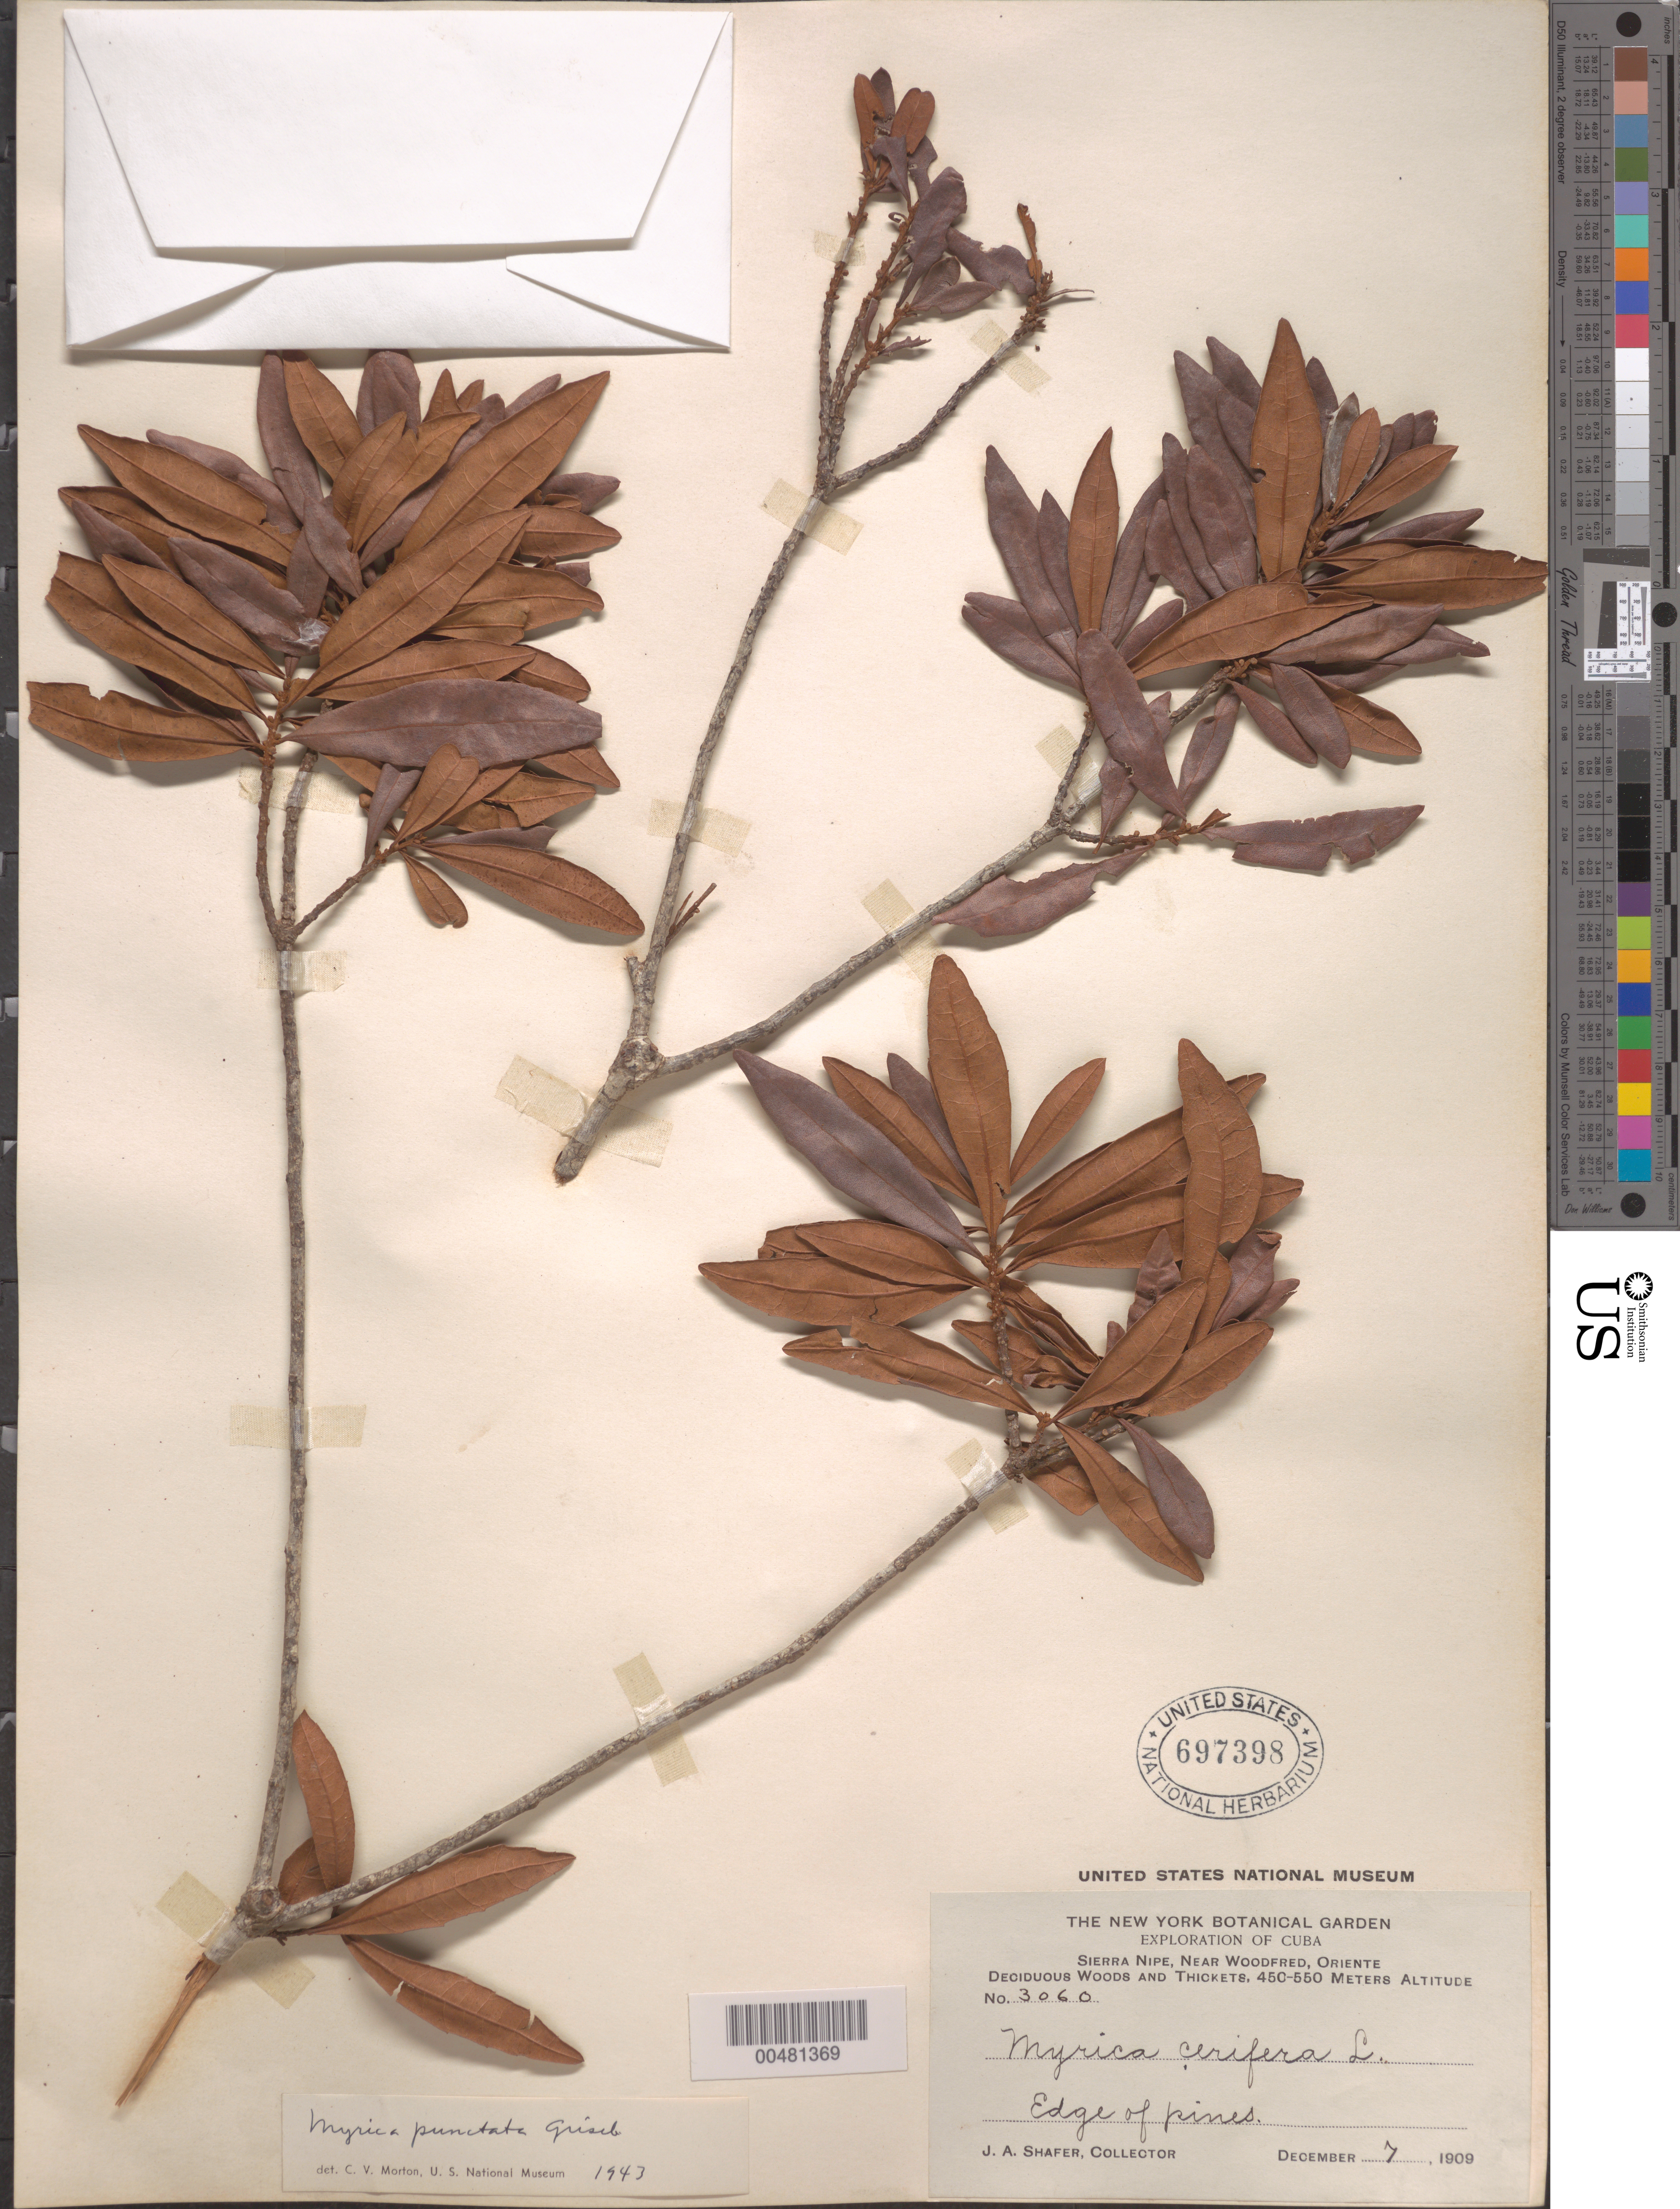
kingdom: Plantae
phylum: Tracheophyta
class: Magnoliopsida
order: Fagales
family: Myricaceae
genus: Morella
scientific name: Morella punctata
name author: (Griseb.) J. Herb.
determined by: Strong, Mark T., (BOT), Smithsonian Institution - National Museum of Natural History (UNITED STATES)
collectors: J. A. Shafer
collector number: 3060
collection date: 1909-12-07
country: Cuba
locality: Sierra Nipe, near Woodfred, Oriente.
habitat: Deciduous woods and thickets. Edge of pines.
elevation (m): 450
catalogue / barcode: US 697398